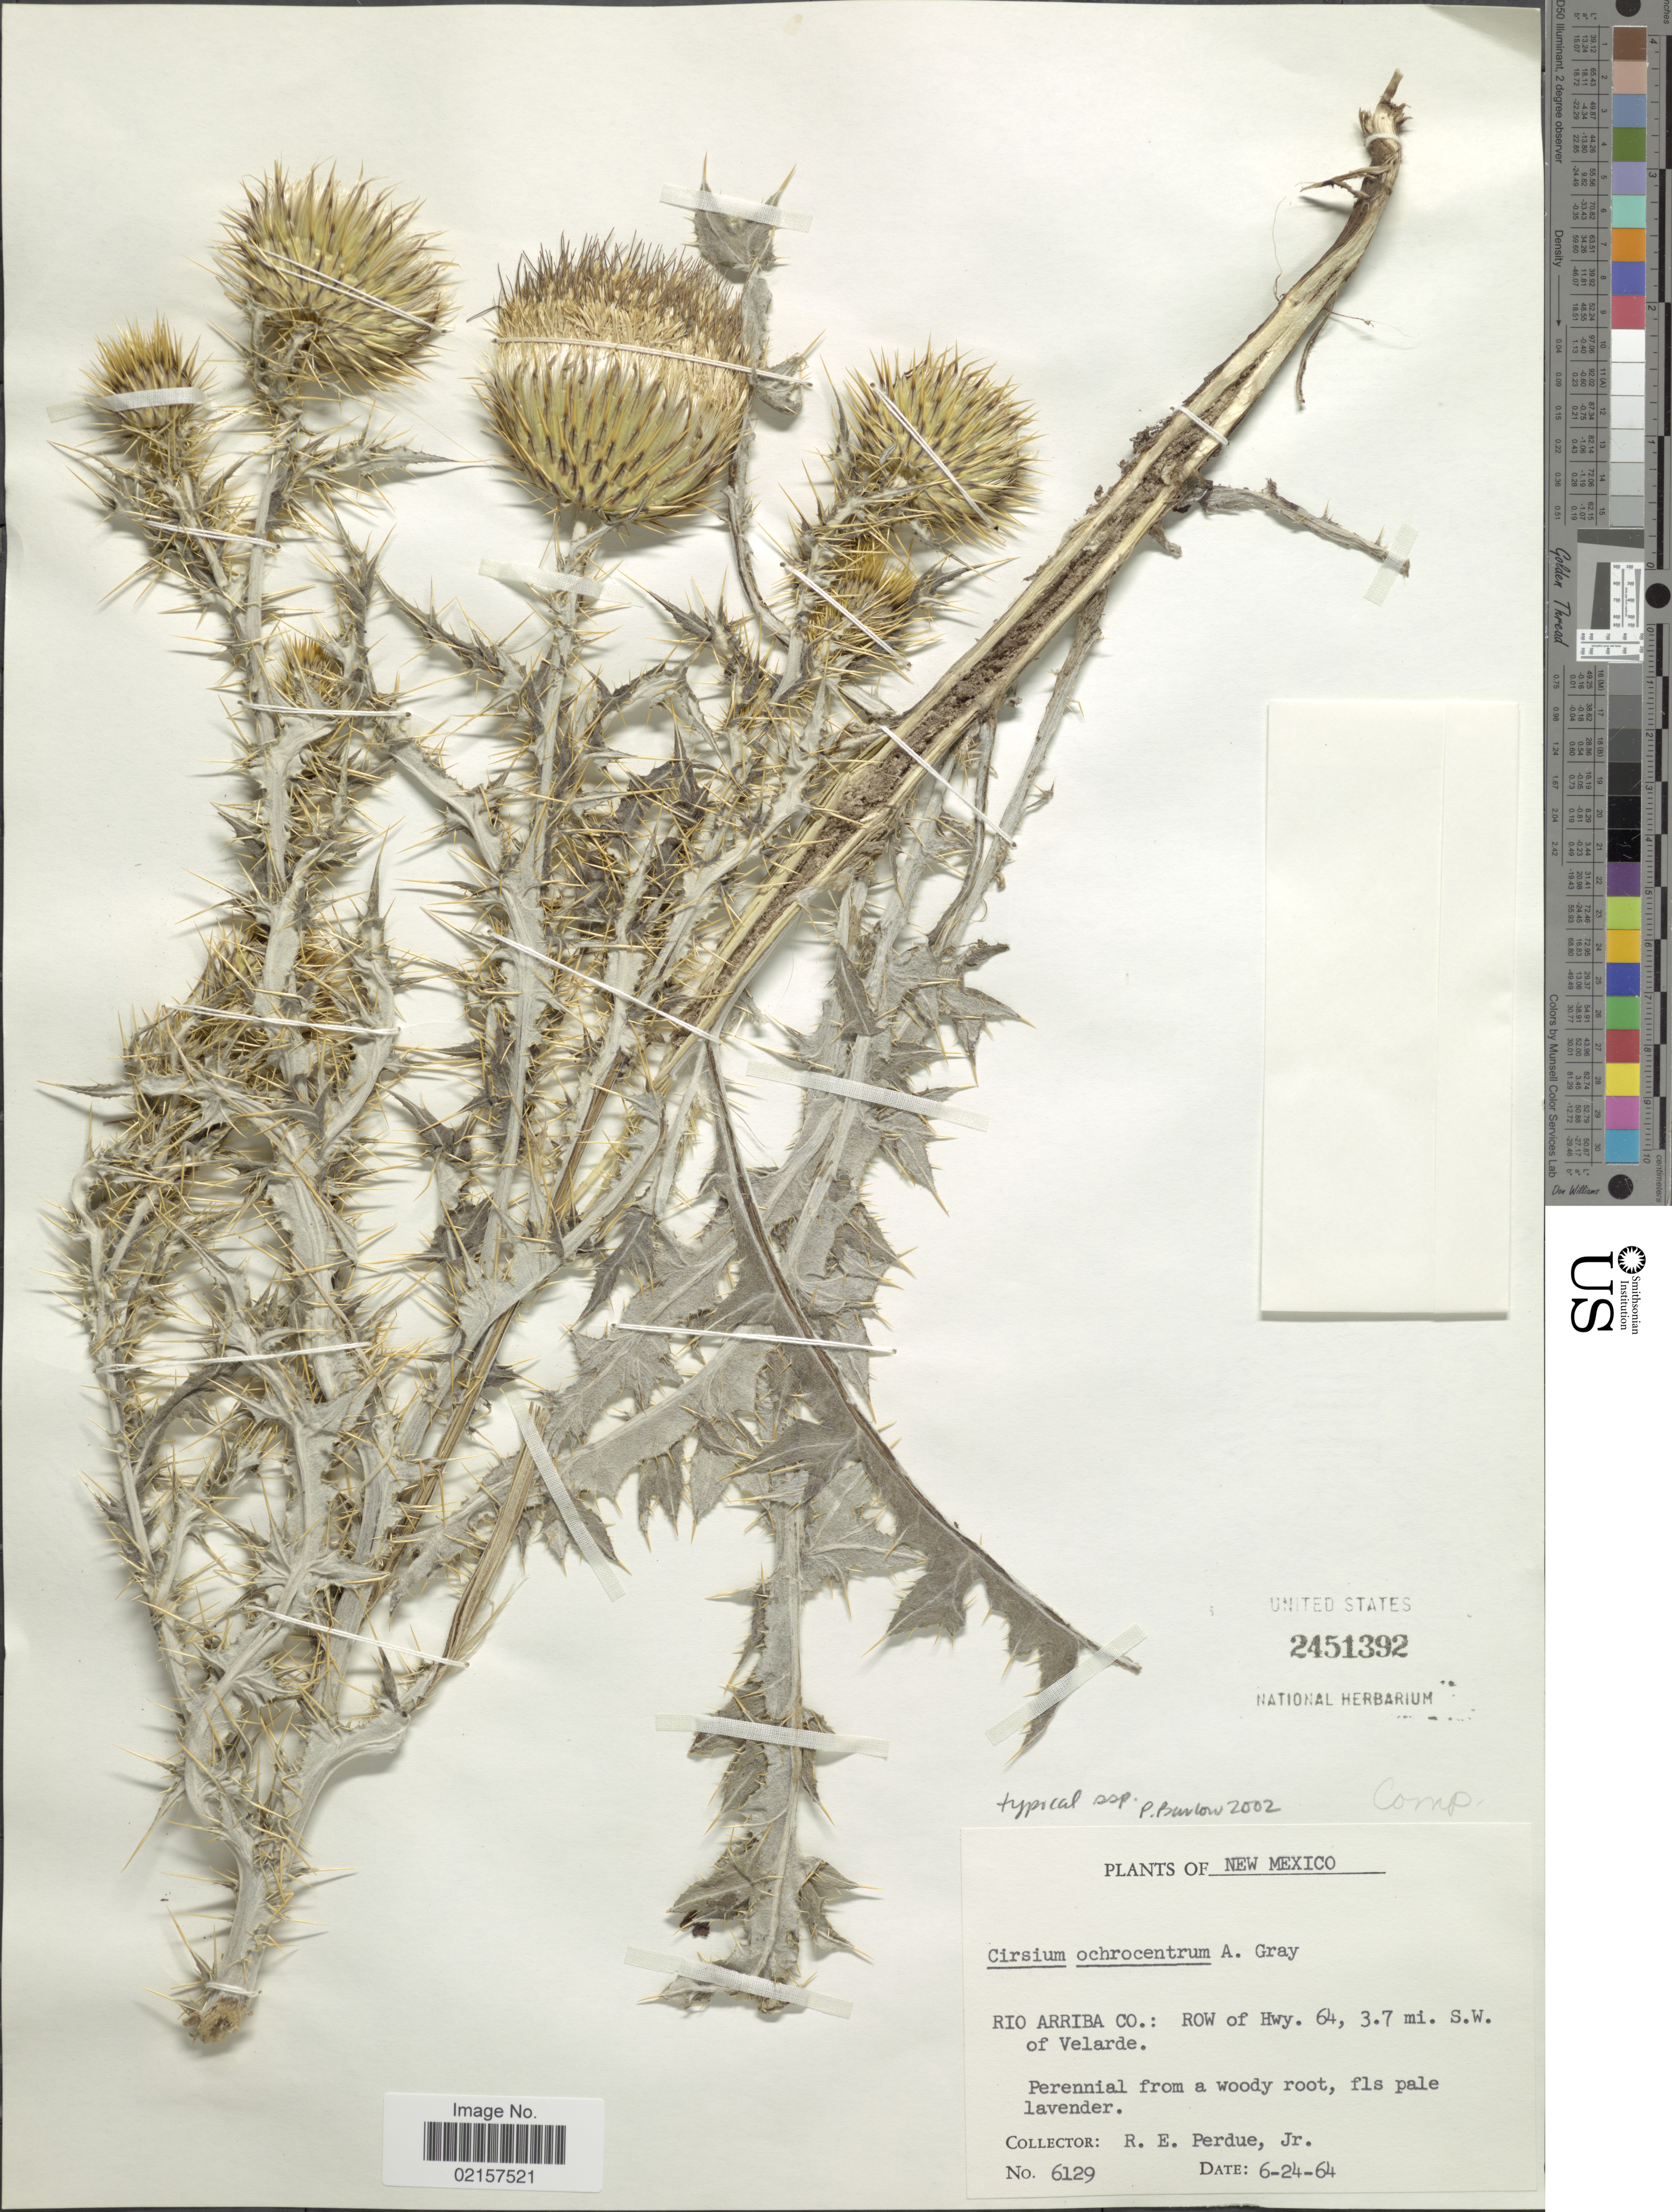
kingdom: Plantae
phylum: Tracheophyta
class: Magnoliopsida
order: Asterales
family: Asteraceae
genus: Cirsium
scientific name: Cirsium ochrocentrum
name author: A. Gray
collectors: R. E. Perdue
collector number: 6129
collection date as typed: Transcribed d/m/y: 24/6/64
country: United States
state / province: New Mexico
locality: Rio Arriba Co.: ROW of Hwy. 64, 3.7 mi. S.W. of Velarde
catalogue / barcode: US 2451392